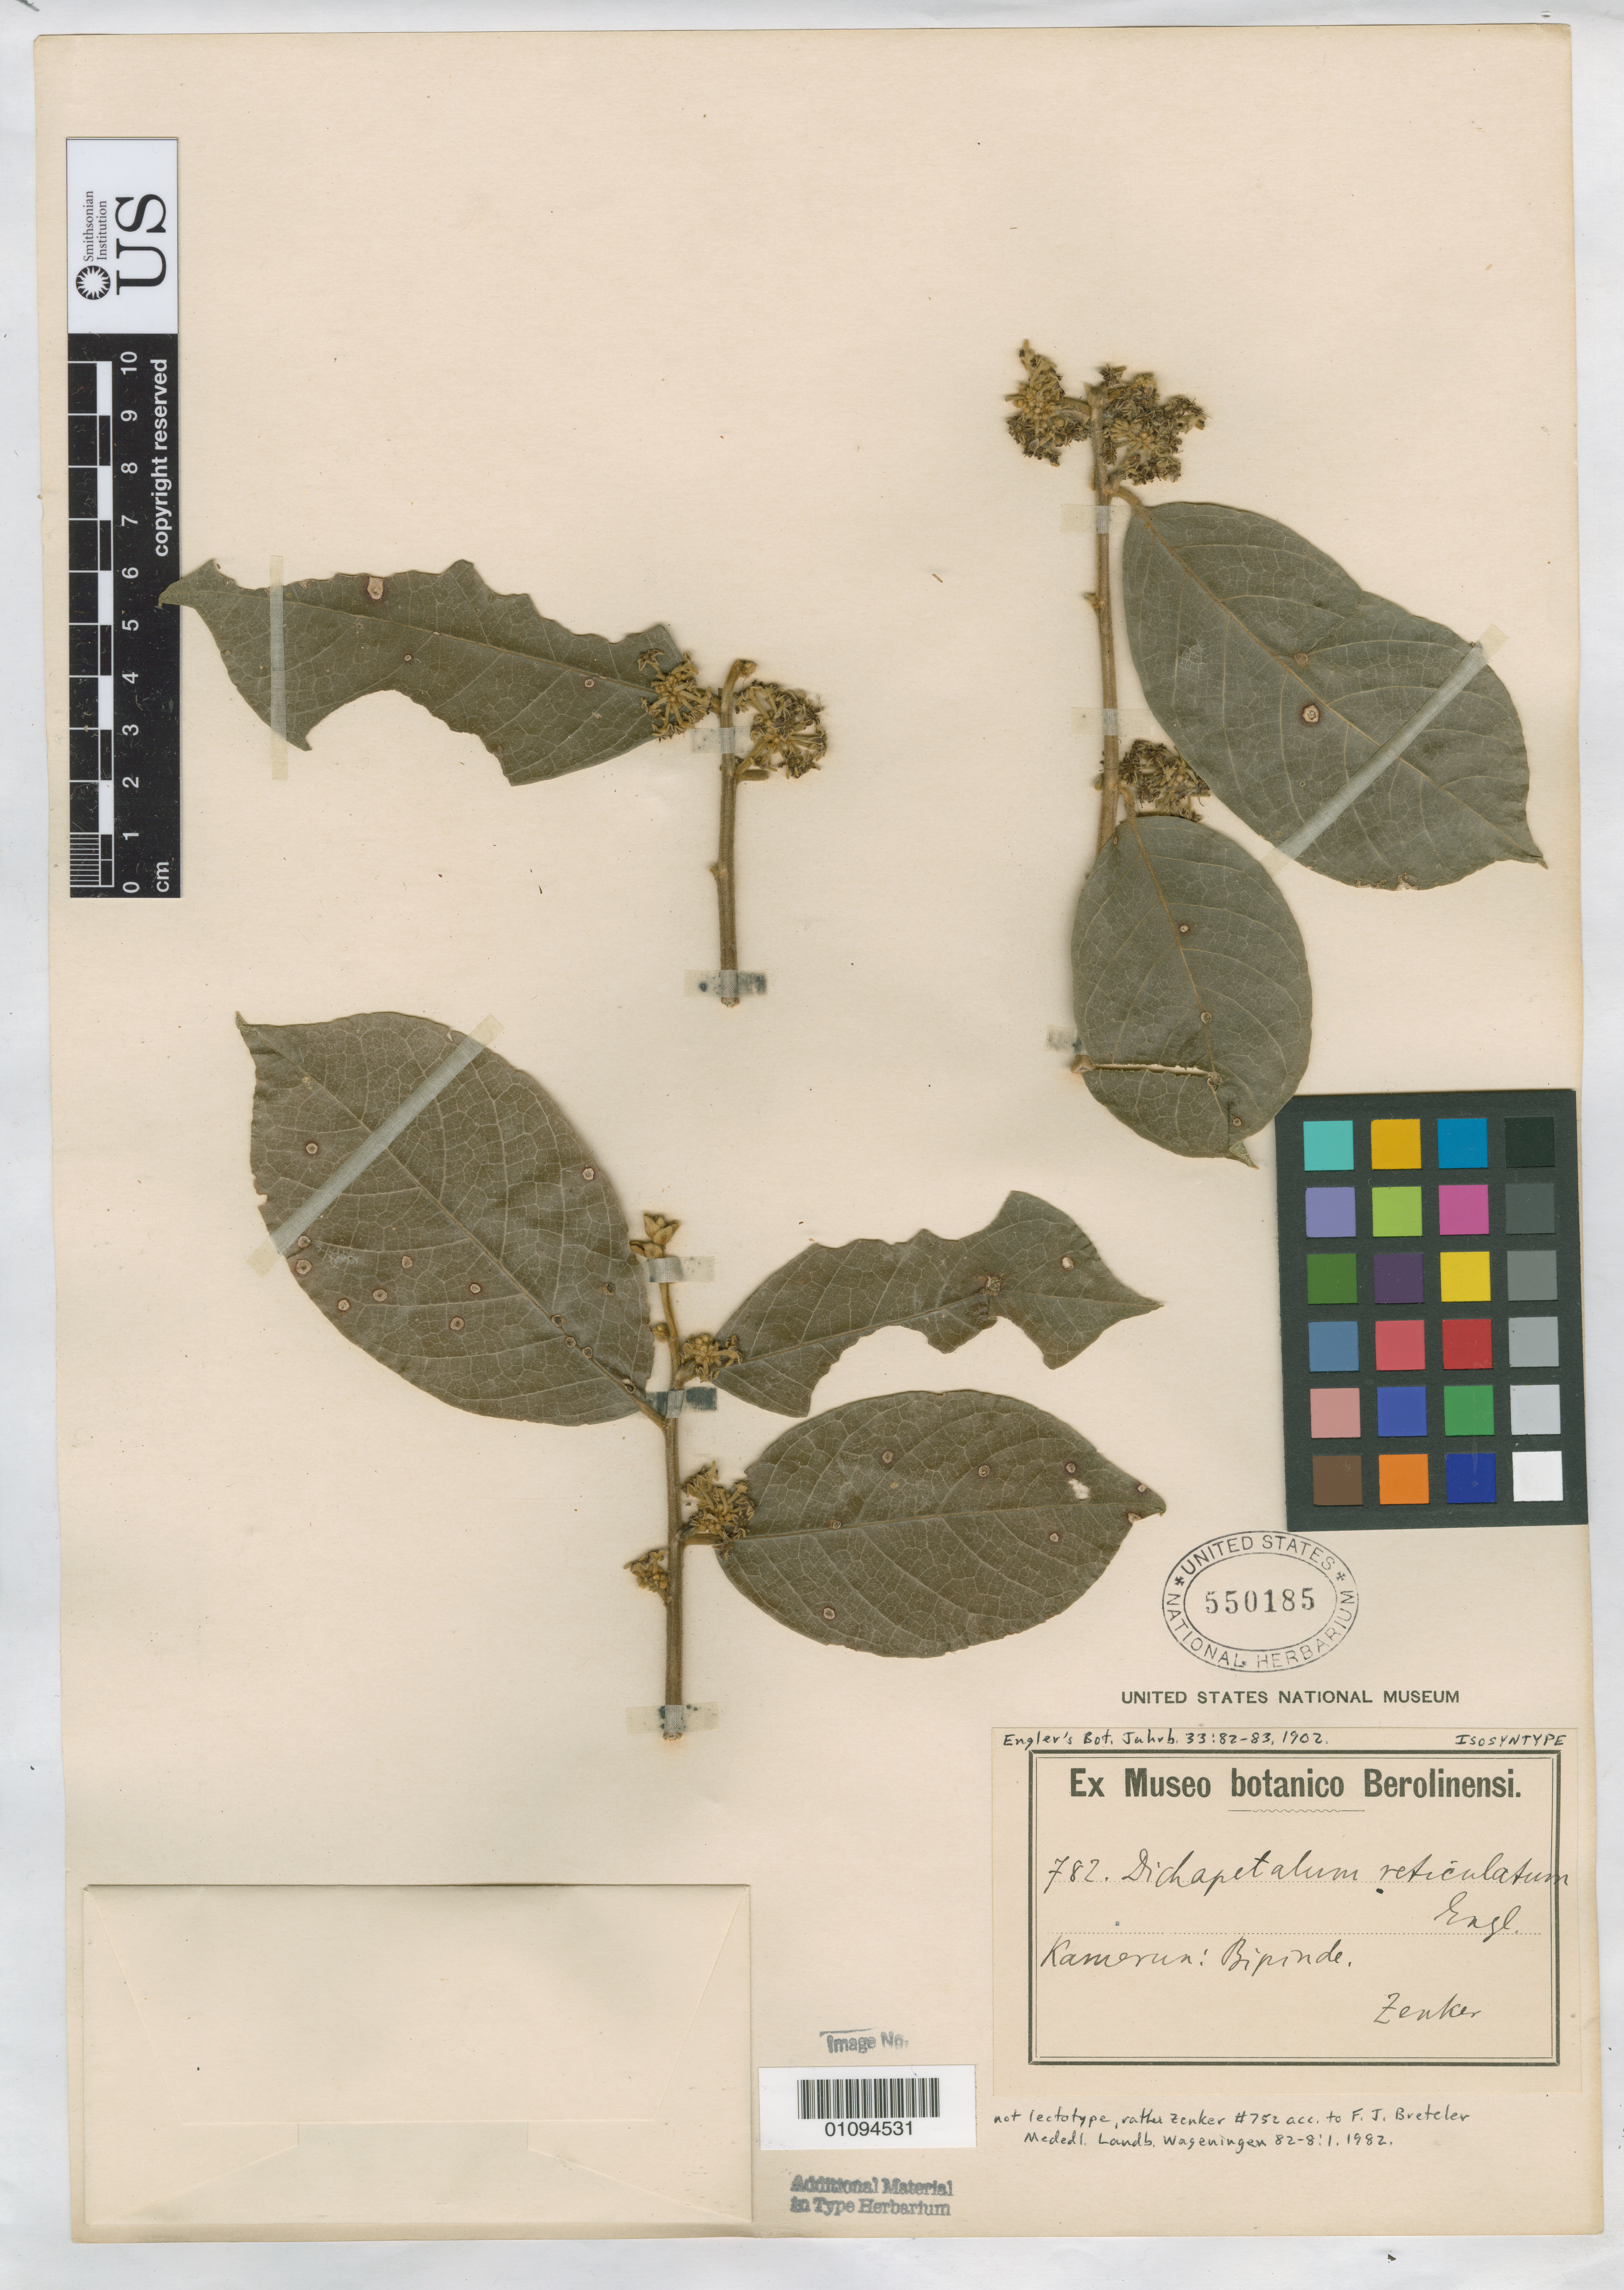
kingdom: Plantae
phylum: Tracheophyta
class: Magnoliopsida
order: Malpighiales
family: Dichapetalaceae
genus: Dichapetalum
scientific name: Dichapetalum reticulatum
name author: Engl.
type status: Isosyntype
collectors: G. A. Zenker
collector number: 782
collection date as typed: Mar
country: Cameroon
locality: Bipinde, Urwald bei der station.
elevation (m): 800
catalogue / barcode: US 550185